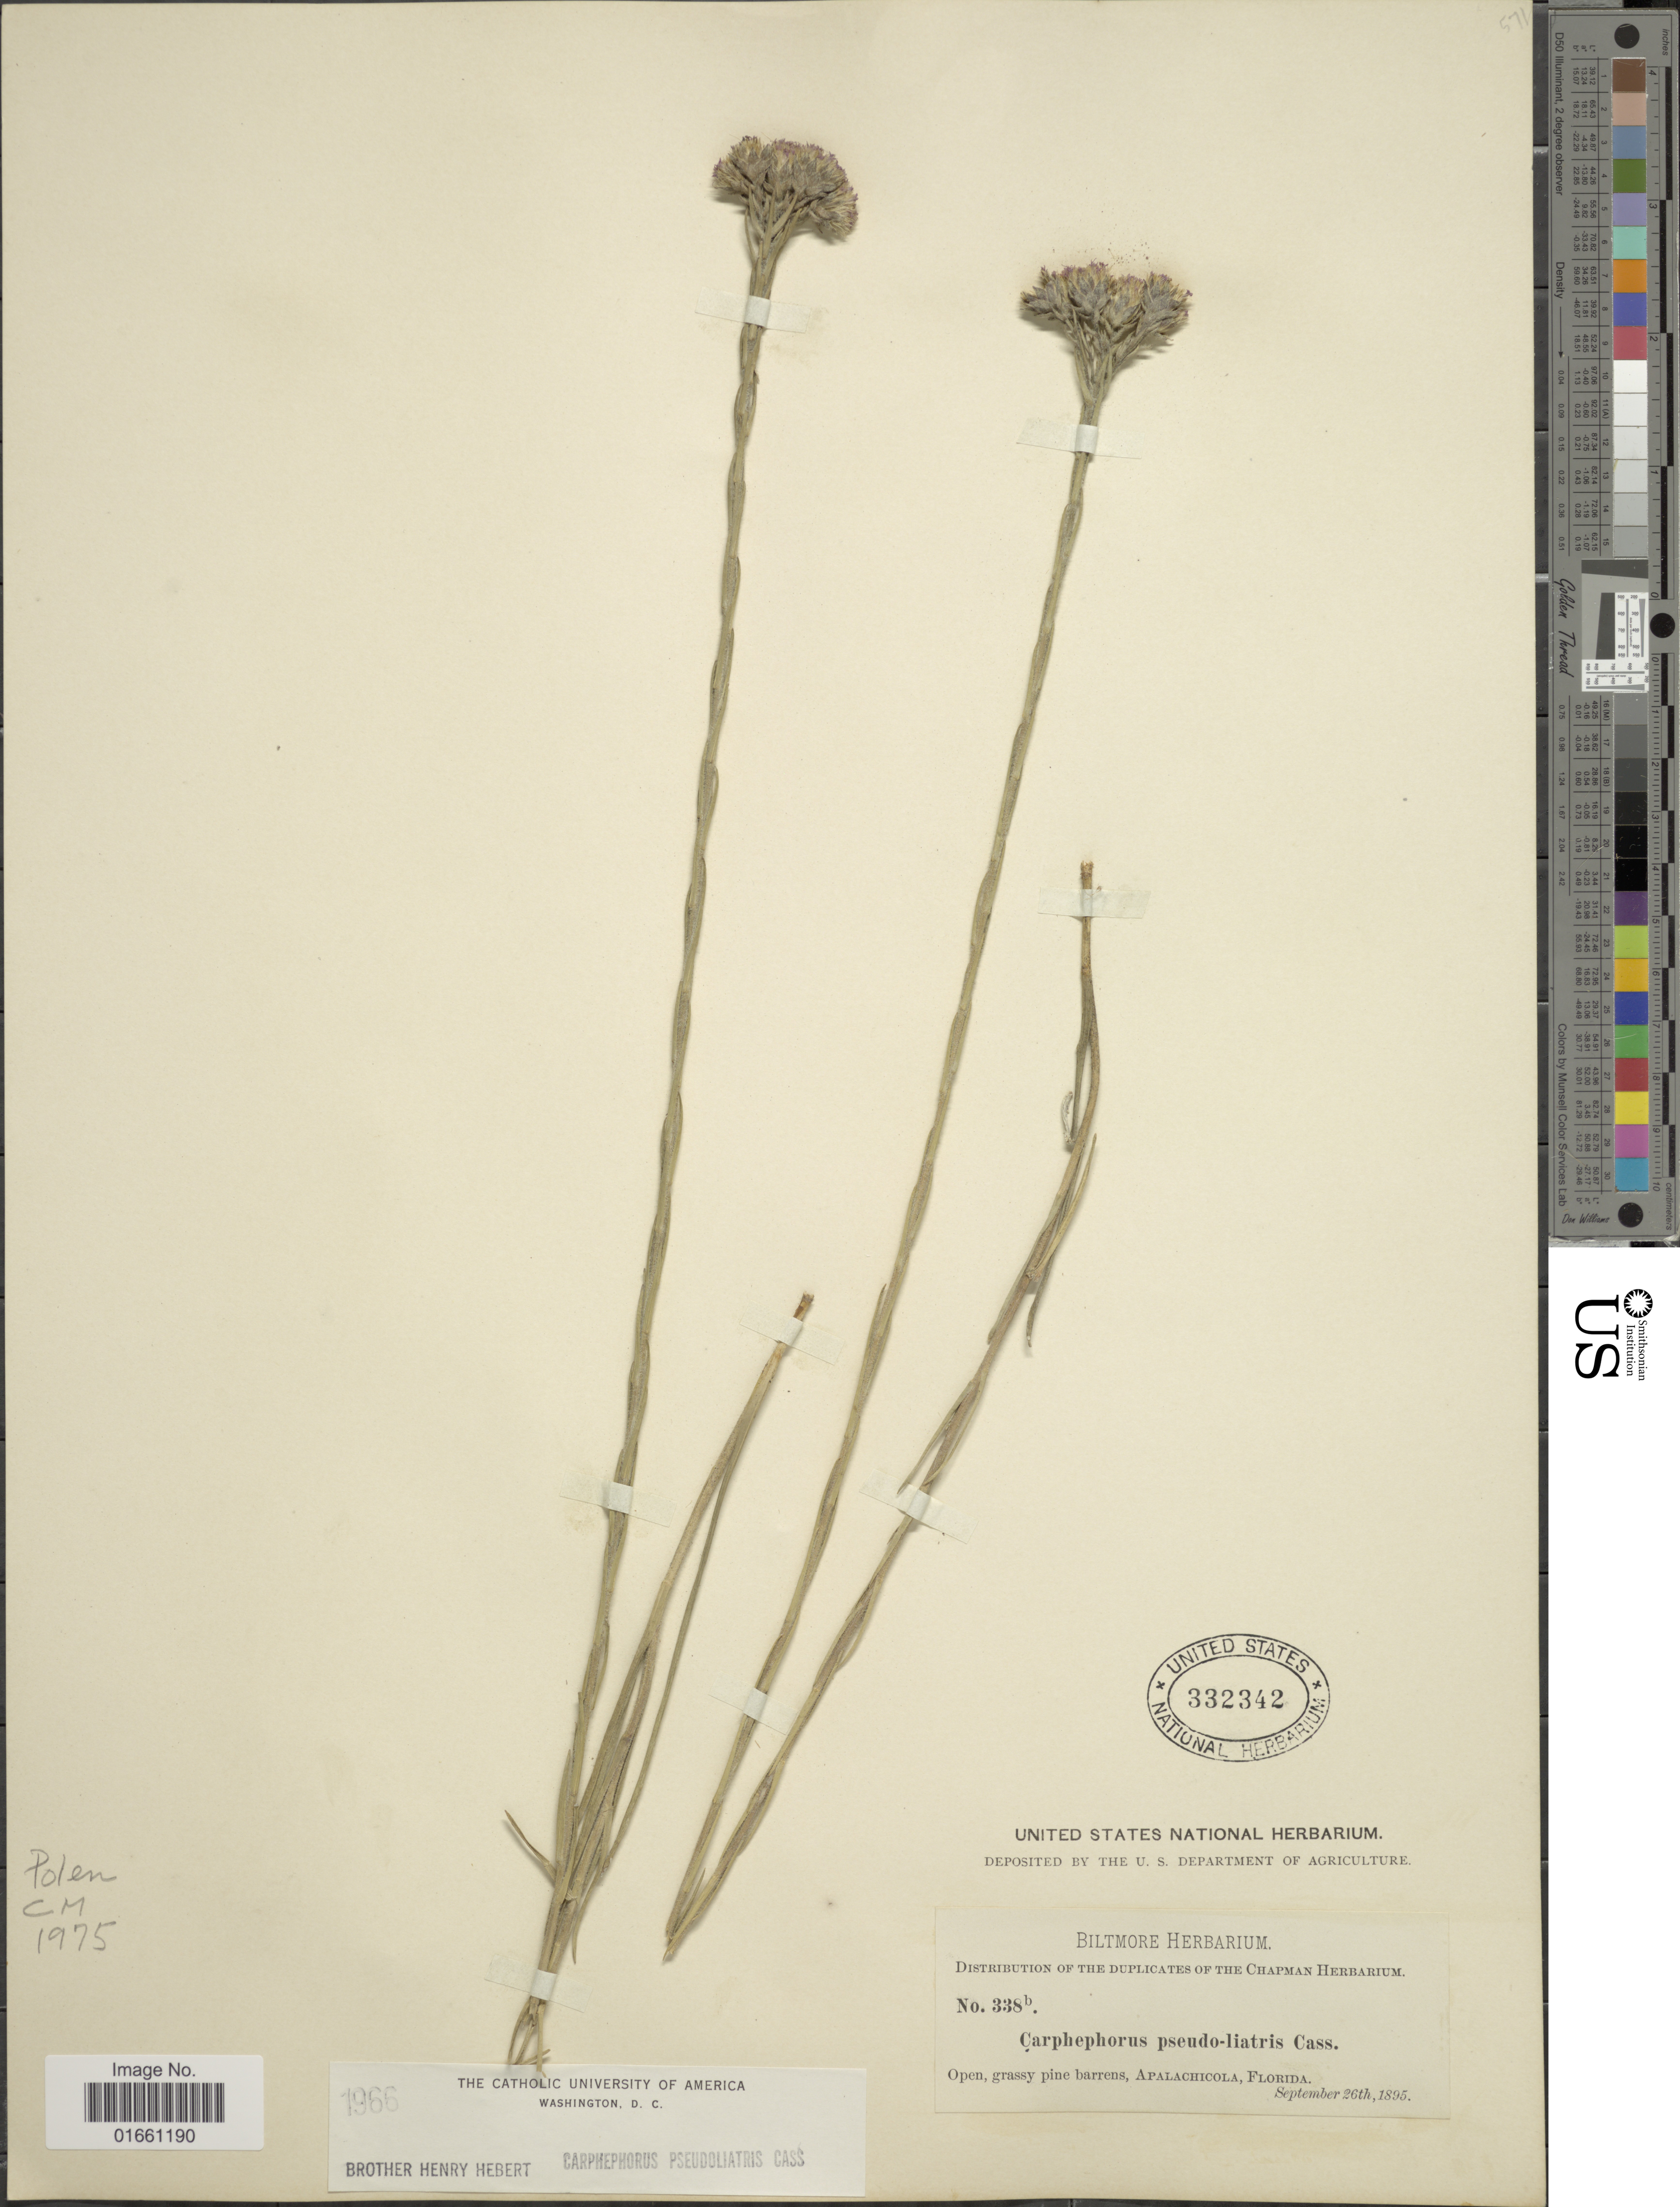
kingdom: Plantae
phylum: Tracheophyta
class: Magnoliopsida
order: Asterales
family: Asteraceae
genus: Carphephorus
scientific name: Carphephorus pseudoliatris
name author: Cass.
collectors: ex herb. Biltmore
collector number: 338 b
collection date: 1895-09-26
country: United States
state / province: Florida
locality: Grassy pine barrens, Apalachicola.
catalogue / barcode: US 332342